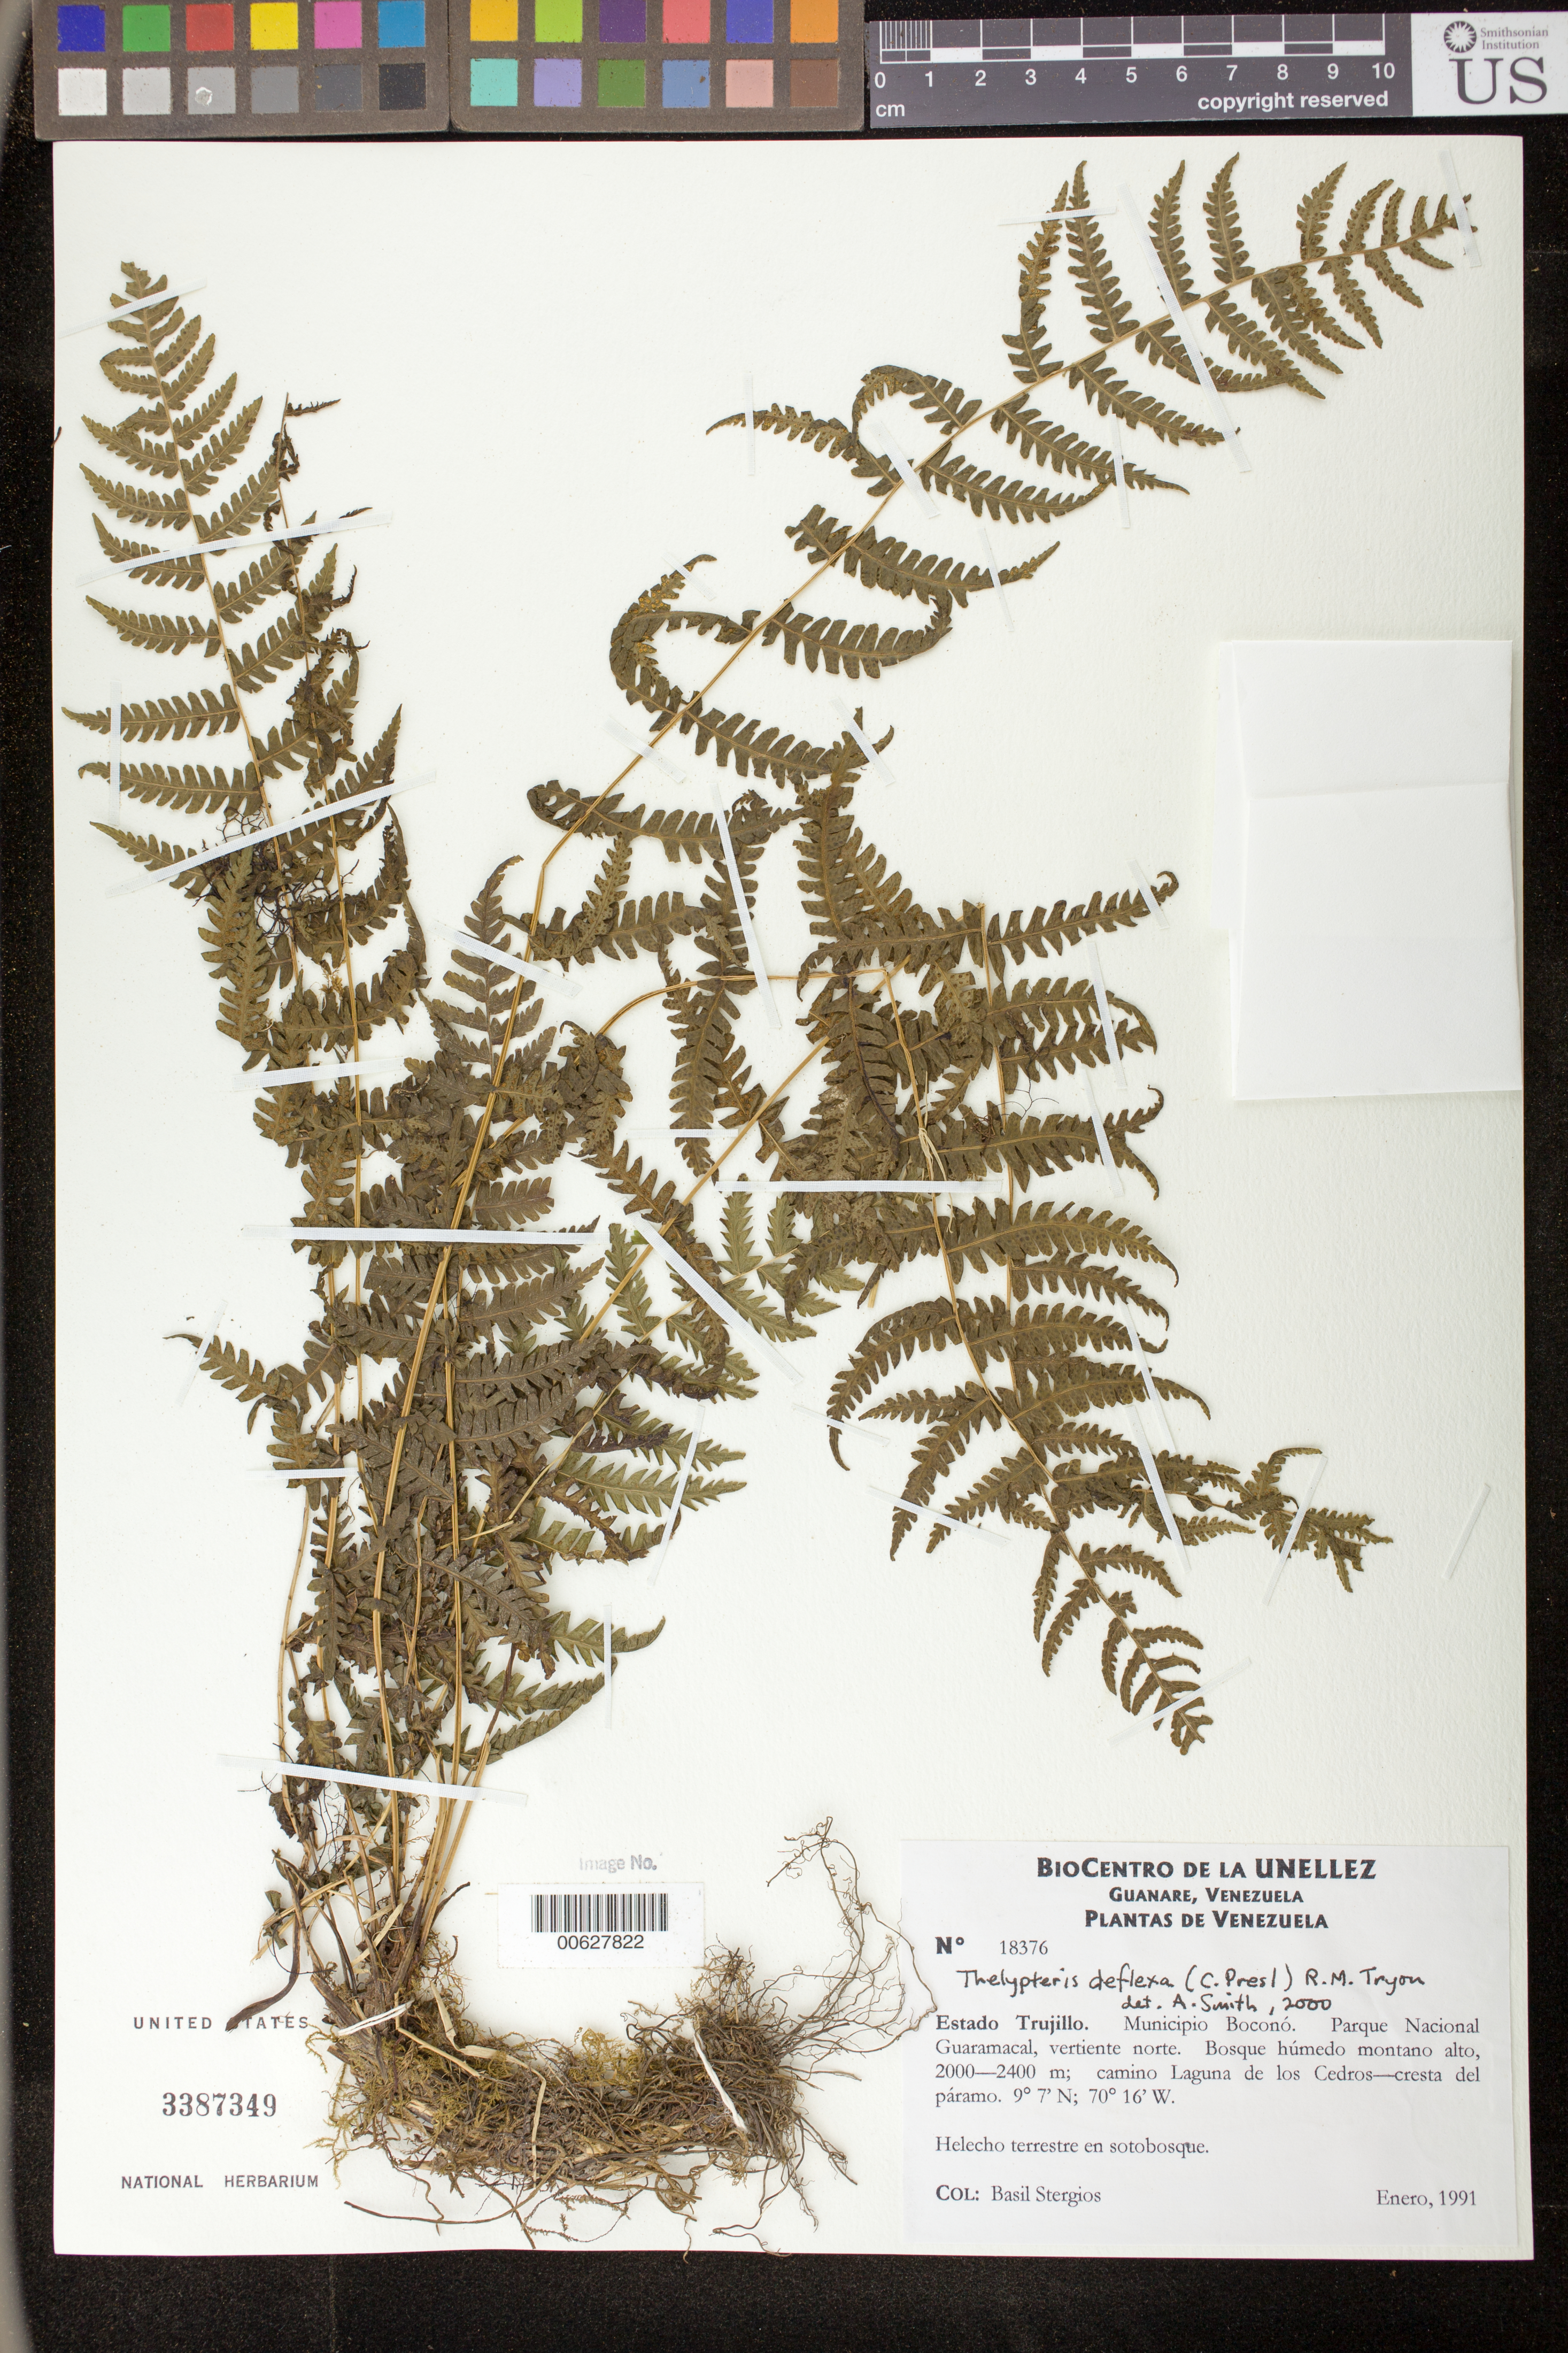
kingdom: Plantae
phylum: Tracheophyta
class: Polypodiopsida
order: Polypodiales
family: Thelypteridaceae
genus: Thelypteris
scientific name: Thelypteris deflexa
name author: (C. Presl) R.M. Tyron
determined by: Smith, Alan R., (UC)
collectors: B. G. Stergios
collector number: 18376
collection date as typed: Jan 1991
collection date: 1991-01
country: Venezuela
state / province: Trujillo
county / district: Boconó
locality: Parque Nacional Guaramacal, vertiente N, camino laguna de los Cedros-cresta del páramo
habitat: Bosque húmedo montano alto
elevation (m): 2000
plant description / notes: PORT, US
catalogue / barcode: US 3387349